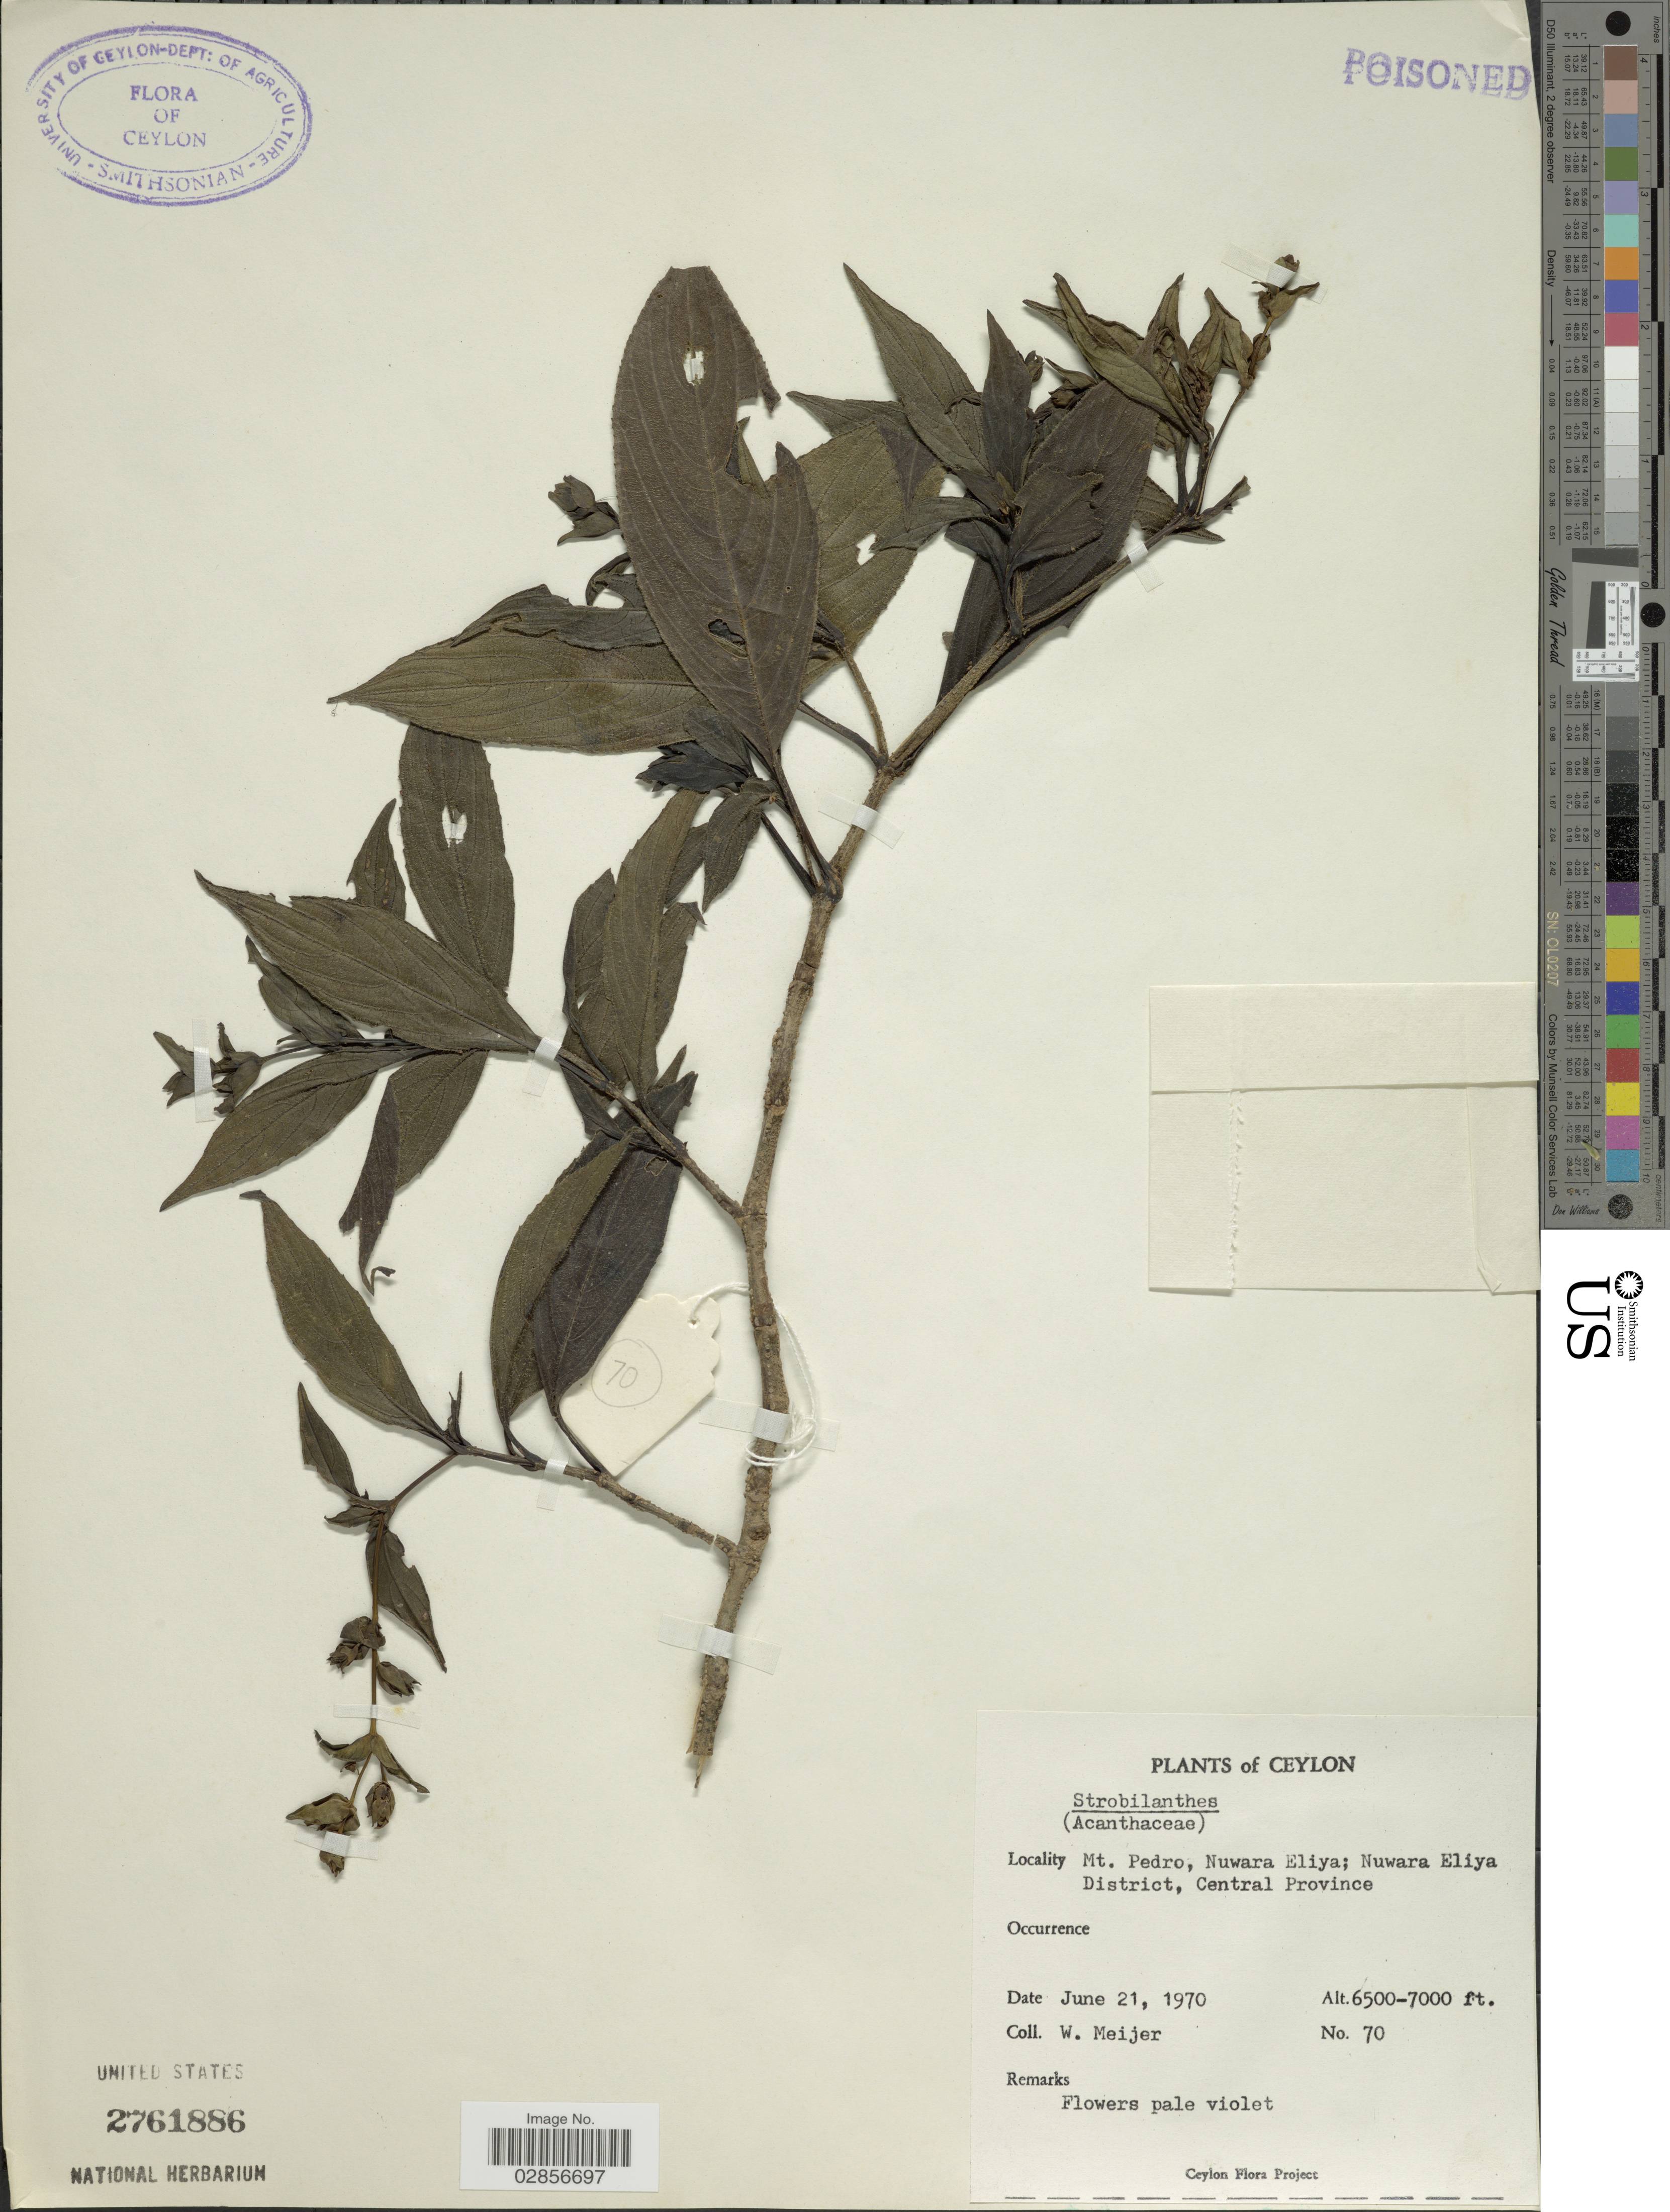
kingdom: Plantae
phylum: Tracheophyta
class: Magnoliopsida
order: Lamiales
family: Acanthaceae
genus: Strobilanthes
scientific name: Strobilanthes sp.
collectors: W. Meijer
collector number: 70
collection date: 1970-06-21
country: Sri Lanka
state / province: Central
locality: Ceylon, Mt. Pedro, Nuwara Eliya; Nuwara Eliya District, Central Province.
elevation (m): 1981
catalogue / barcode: US 2761886